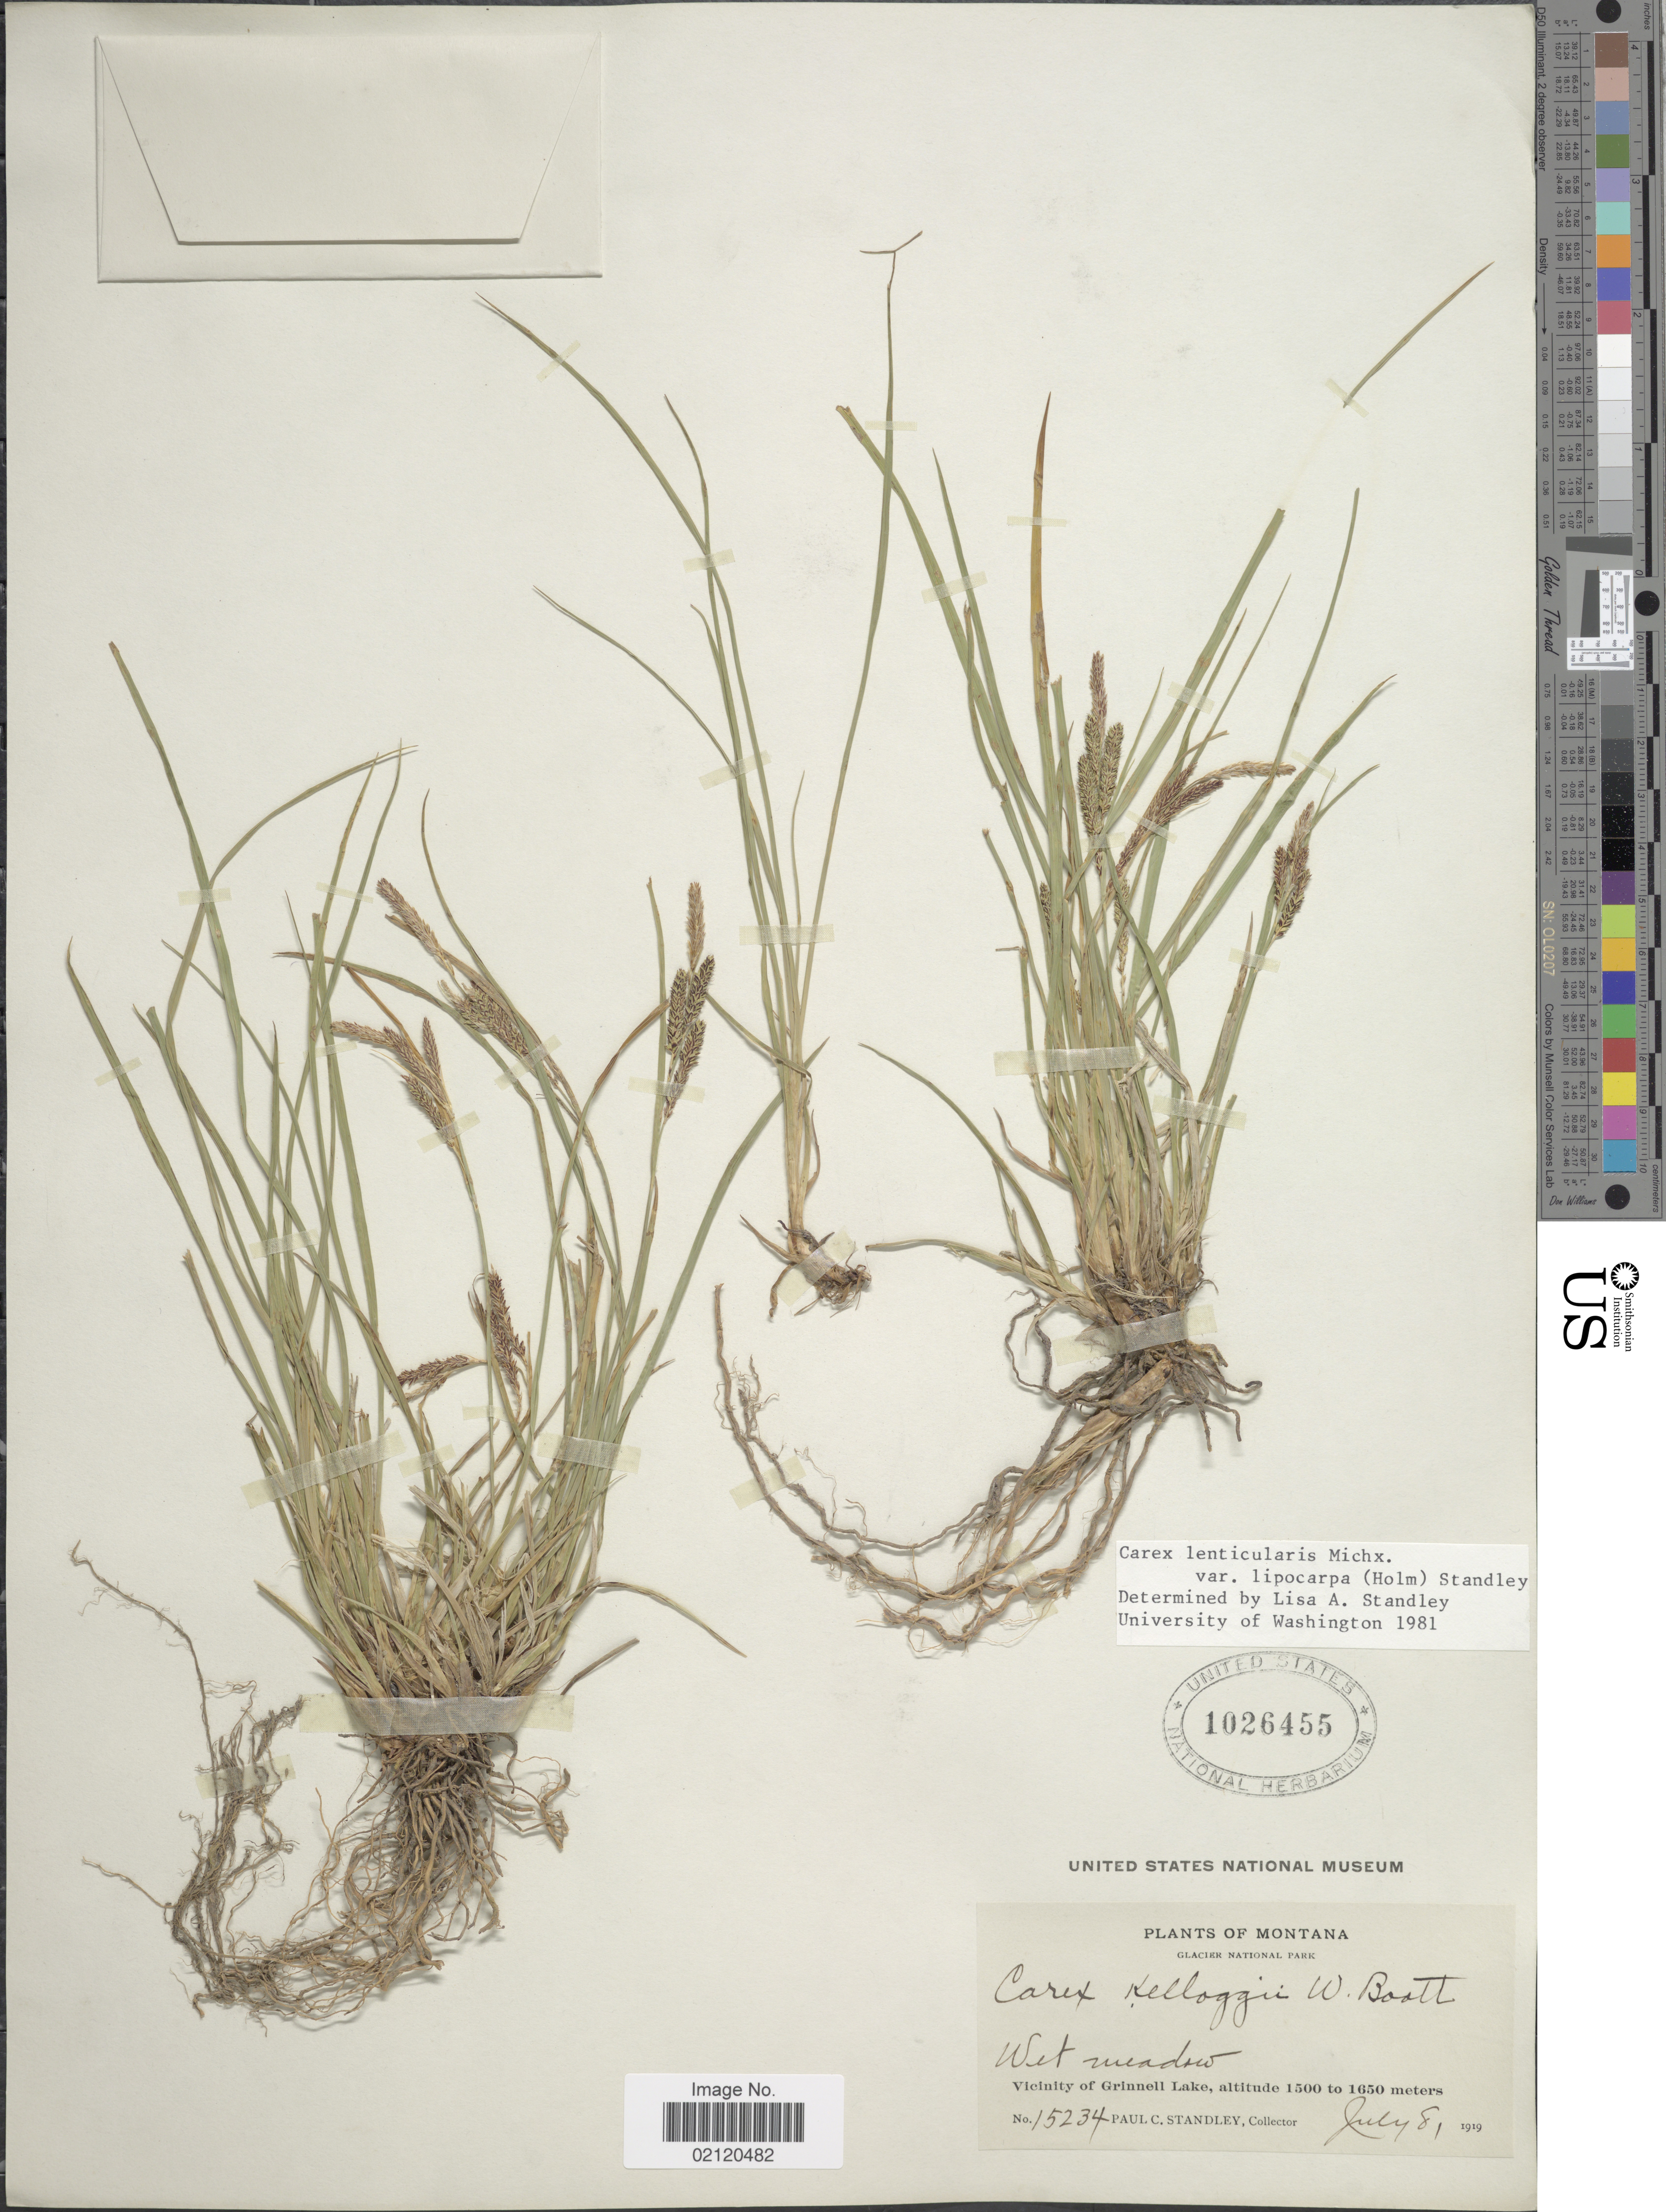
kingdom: Plantae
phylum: Tracheophyta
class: Liliopsida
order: Poales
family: Cyperaceae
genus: Carex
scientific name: Carex kelloggii var. kelloggii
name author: W. Boott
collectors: P. C. Standley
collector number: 15234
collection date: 1919-07-08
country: United States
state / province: Montana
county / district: Glacier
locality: Glacier National Park, Vicinity of Grinell Lake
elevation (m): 1500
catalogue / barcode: US 1026455